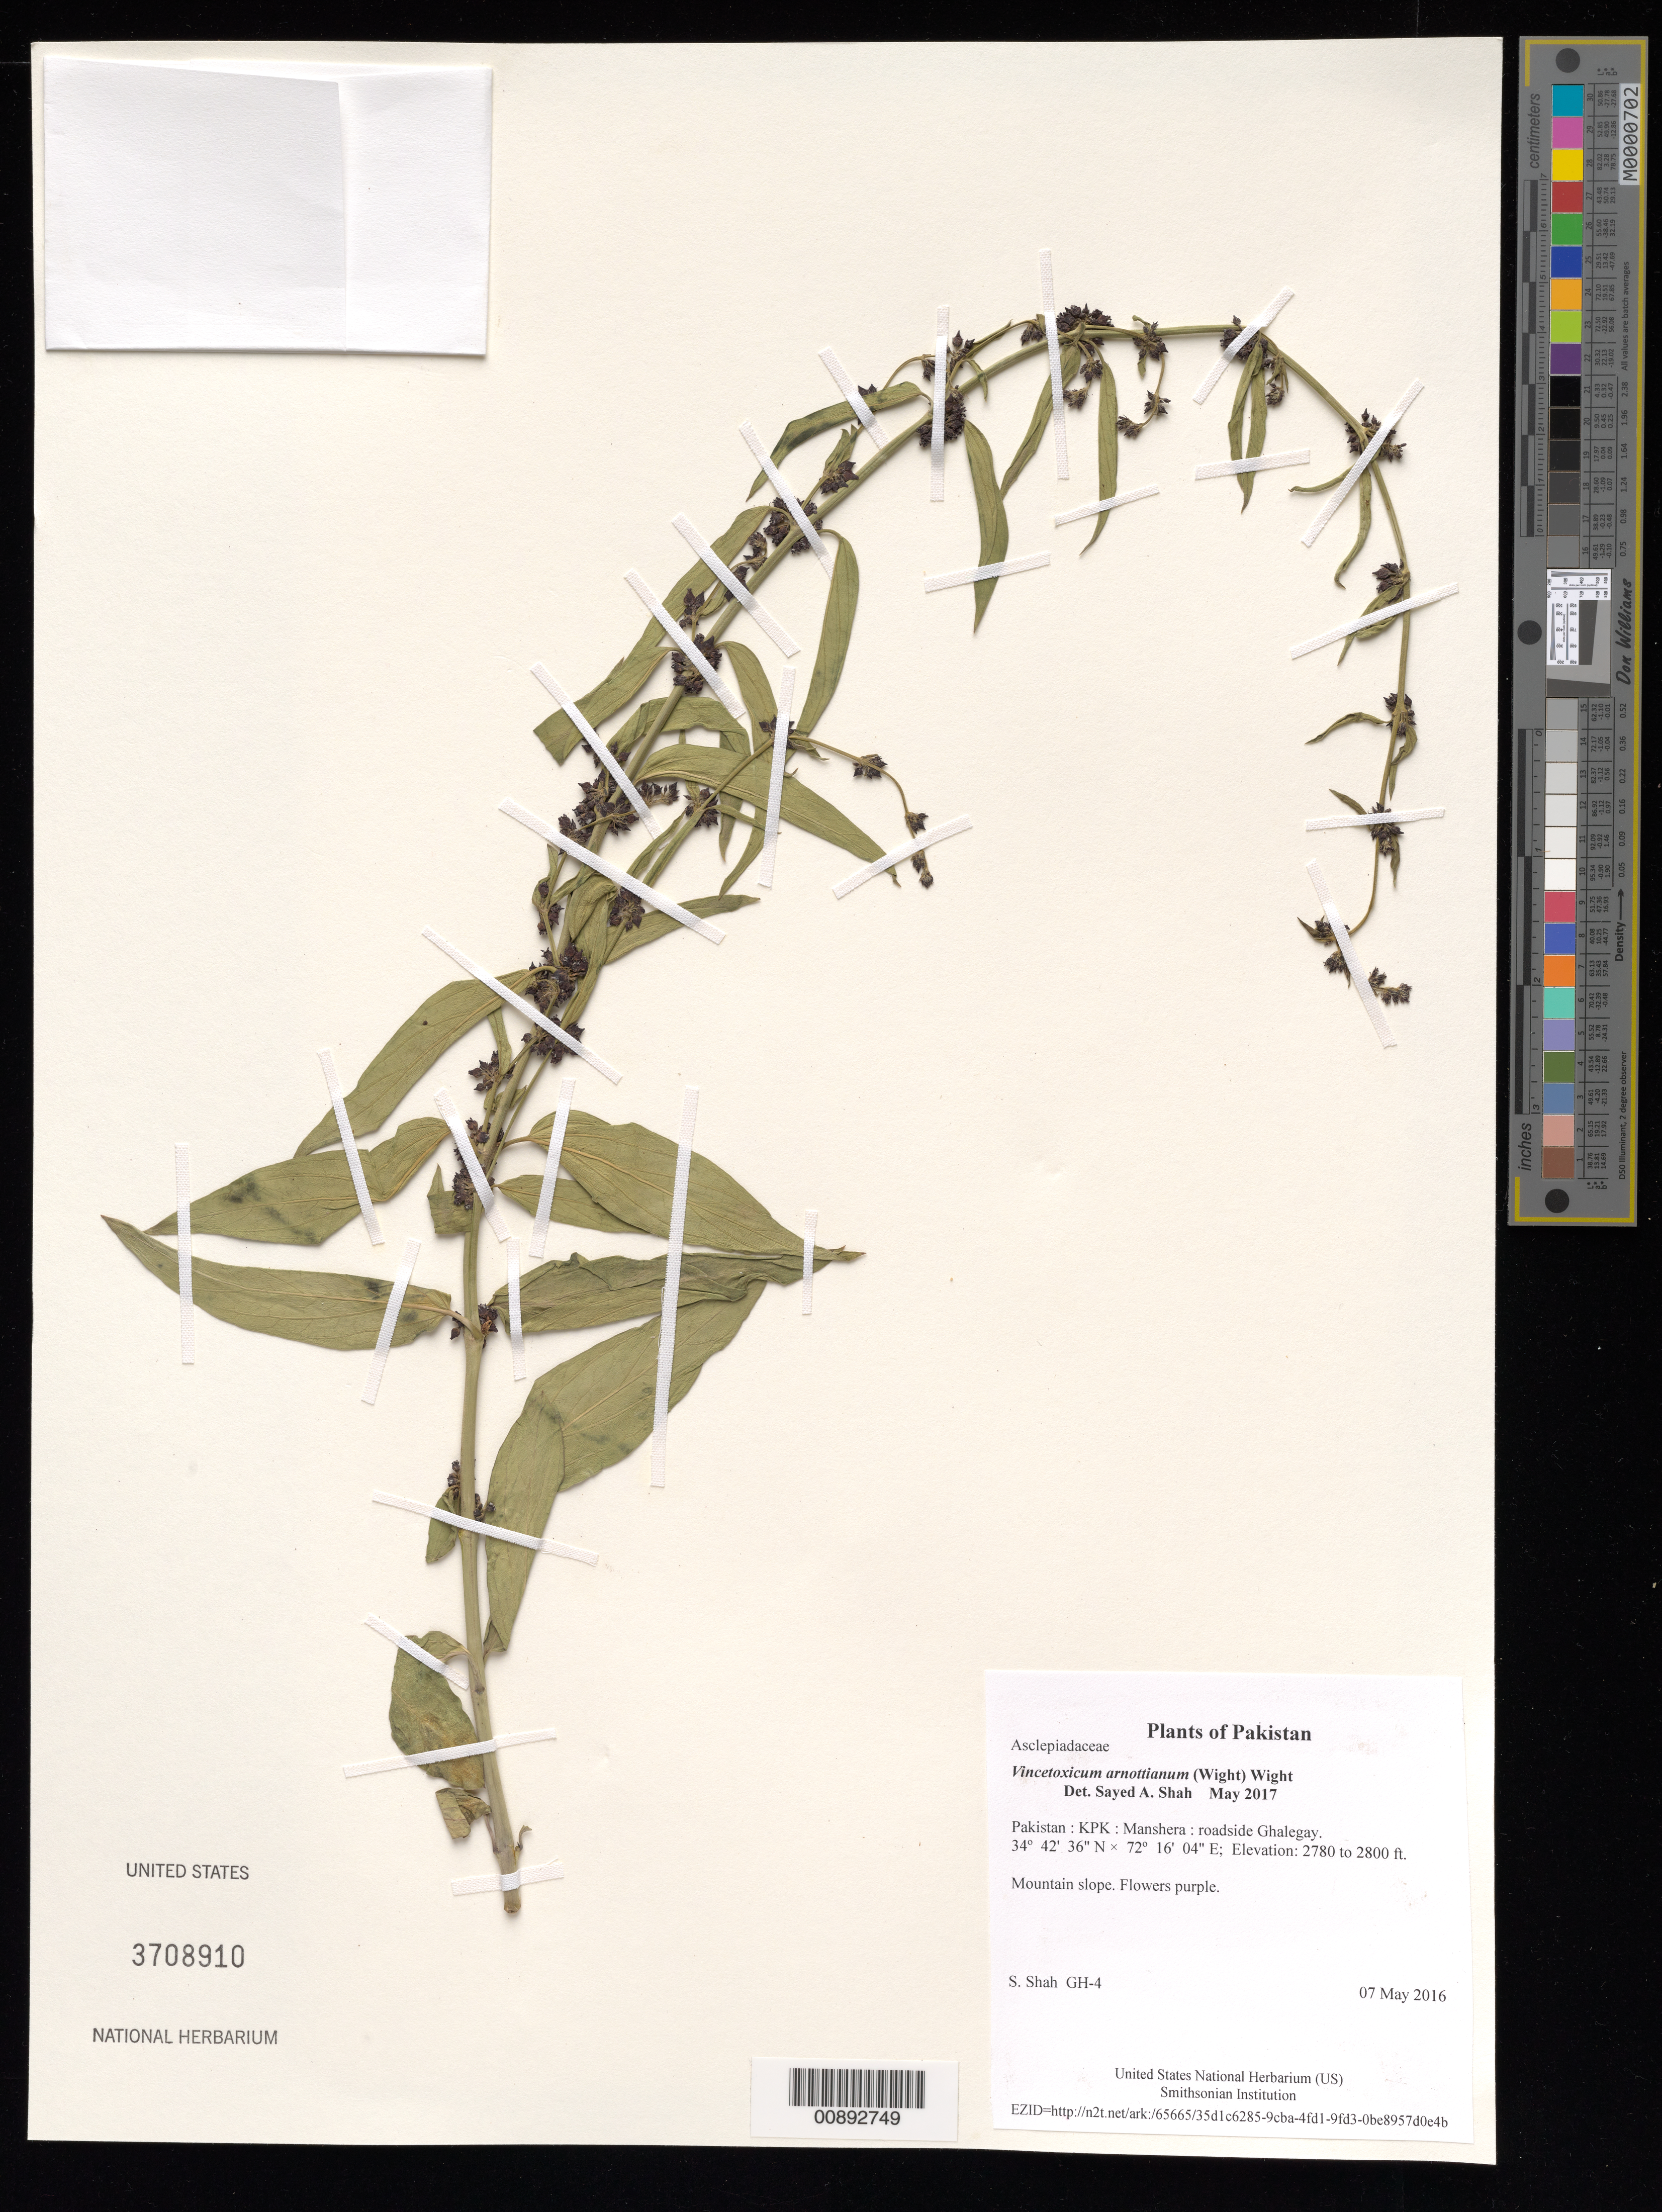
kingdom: Plantae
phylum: Tracheophyta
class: Magnoliopsida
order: Gentianales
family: Apocynaceae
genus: Vincetoxicum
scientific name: Vincetoxicum arnottianum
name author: (Wight) Wight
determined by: Shah, Azizullah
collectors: S. A. Shah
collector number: GH-4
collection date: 2016-05-07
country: Pakistan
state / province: Khyber Pakhtunkhwa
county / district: Manshera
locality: roadside Ghalegay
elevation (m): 847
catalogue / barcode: US 3708910